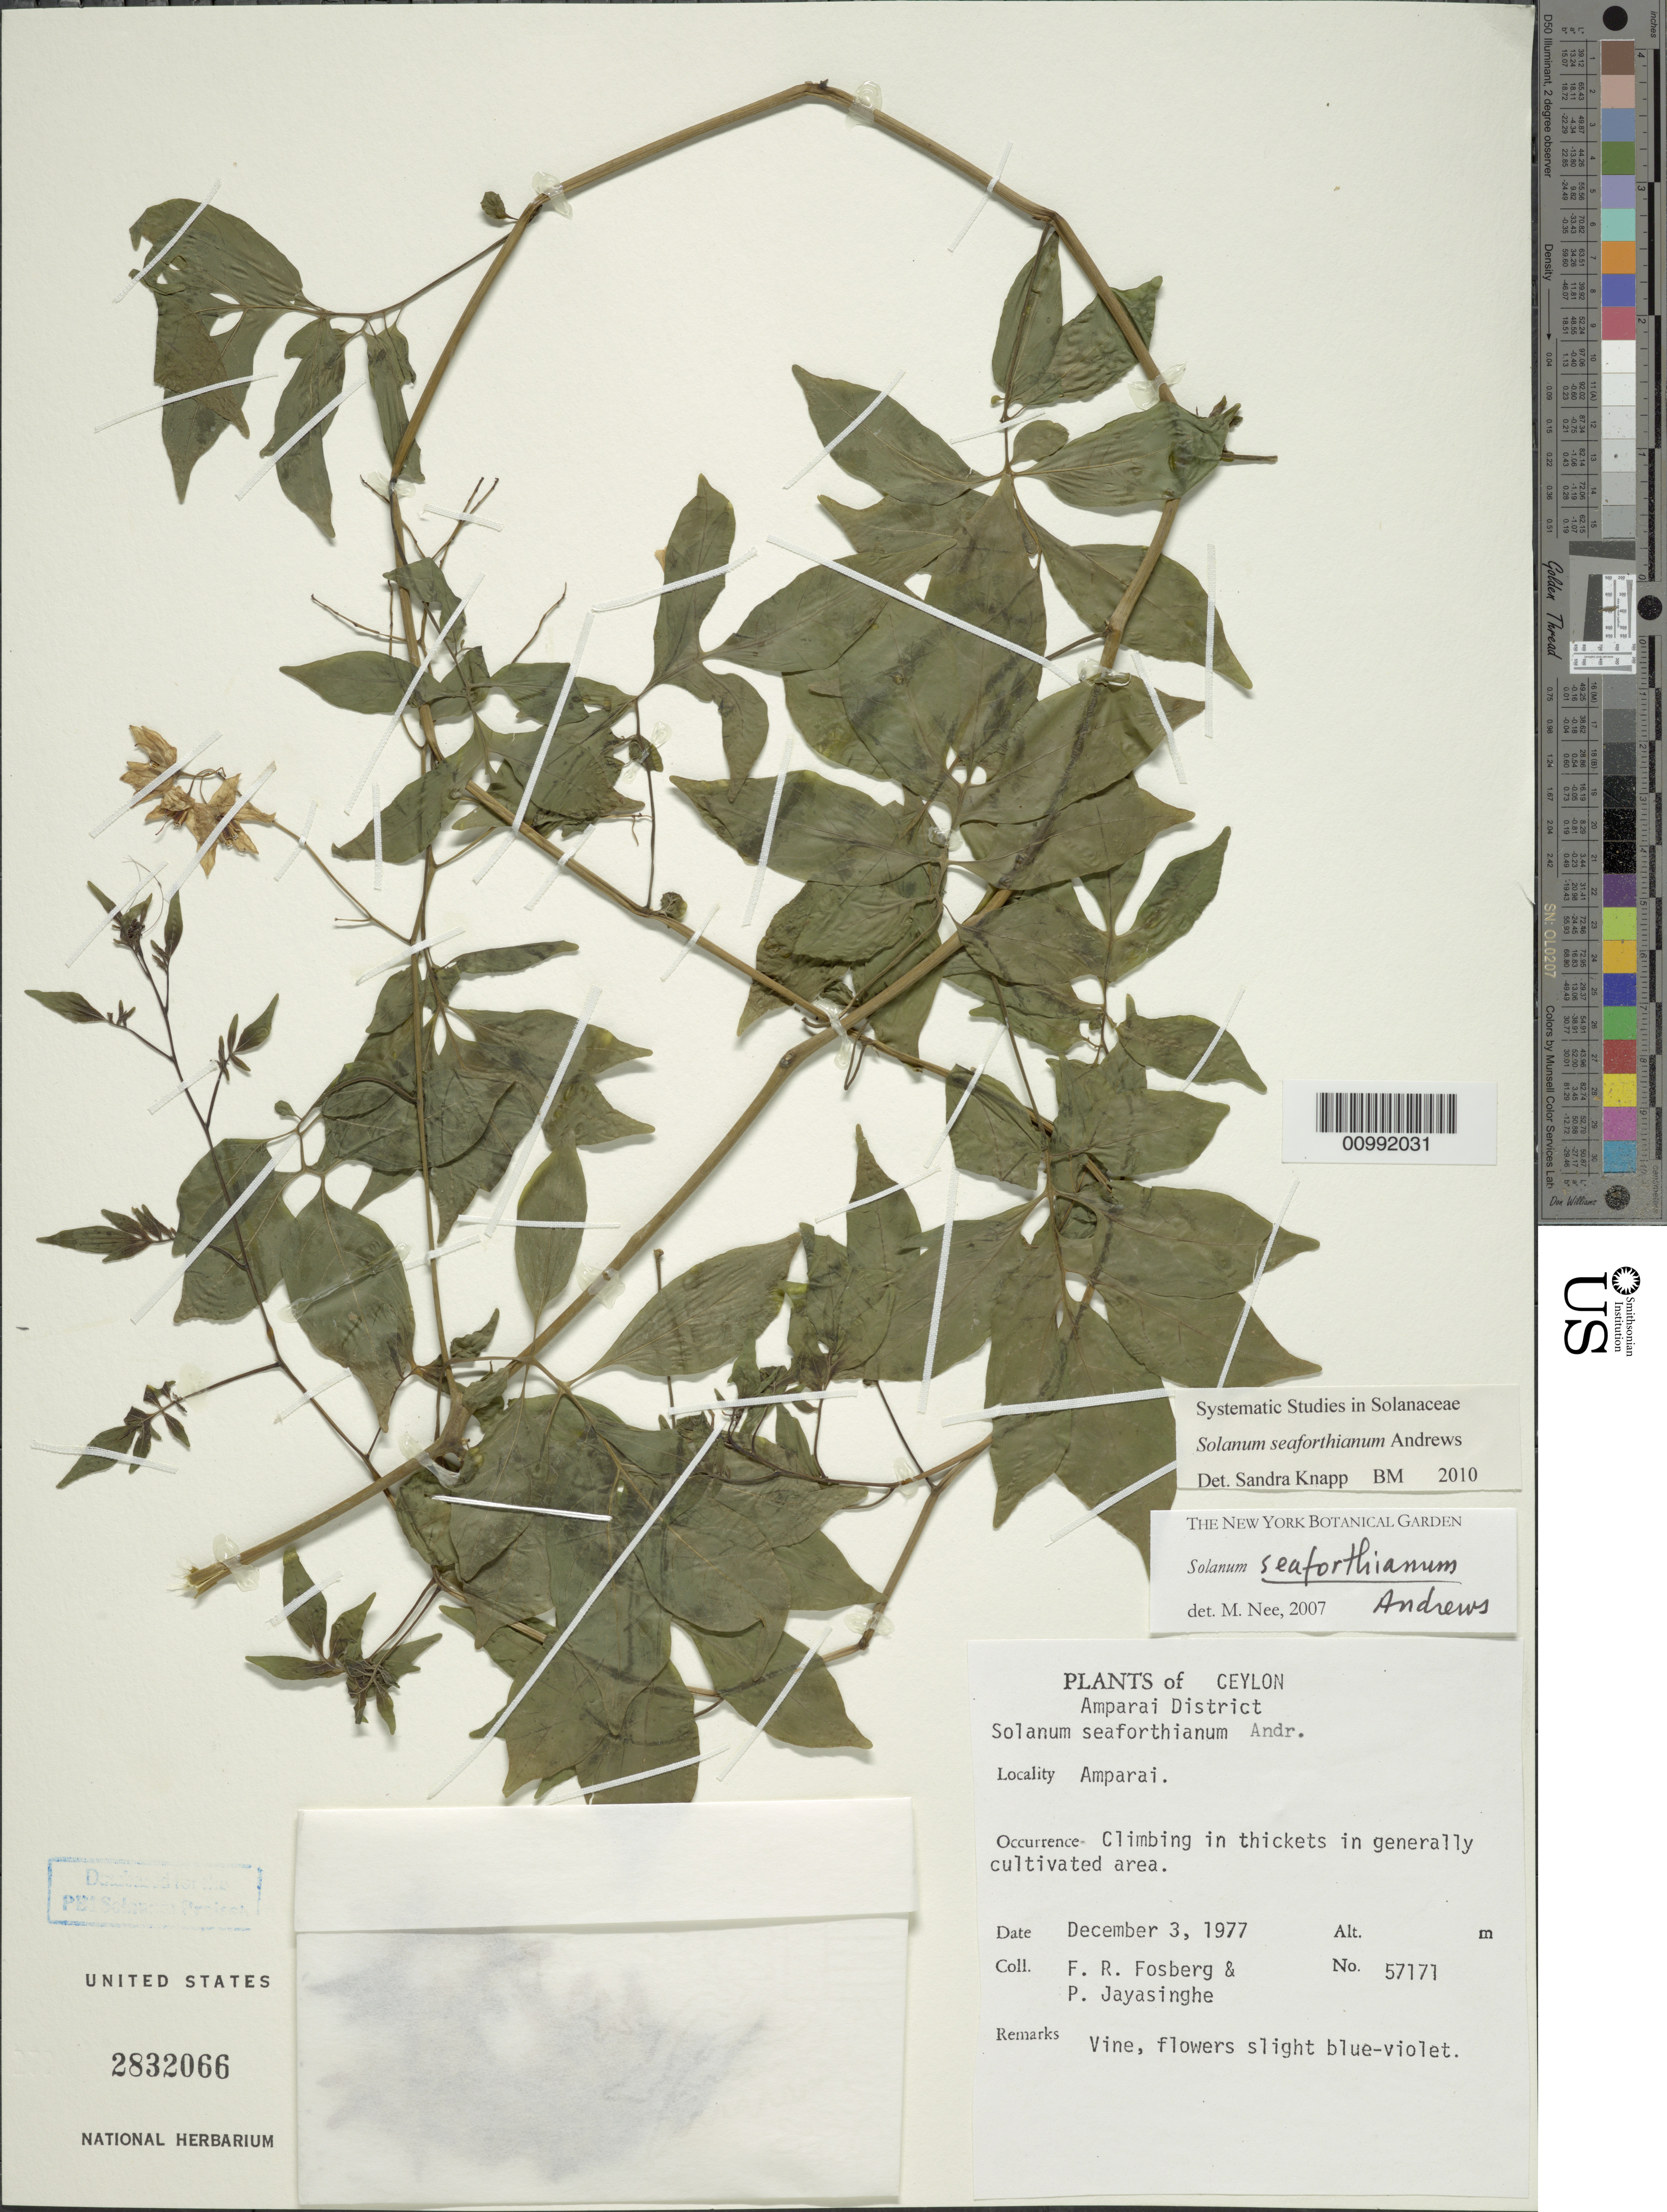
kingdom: Plantae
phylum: Tracheophyta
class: Magnoliopsida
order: Solanales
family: Solanaceae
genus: Solanum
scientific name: Solanum seaforthianum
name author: Andrews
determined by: Knapp, S. D.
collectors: F. R. Fosberg & P. Jayasinghe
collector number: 57171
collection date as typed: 3 Dec 1977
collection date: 1977-12-03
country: Sri Lanka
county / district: Amparai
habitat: thickest in generally cultivated area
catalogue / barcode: US 2832066